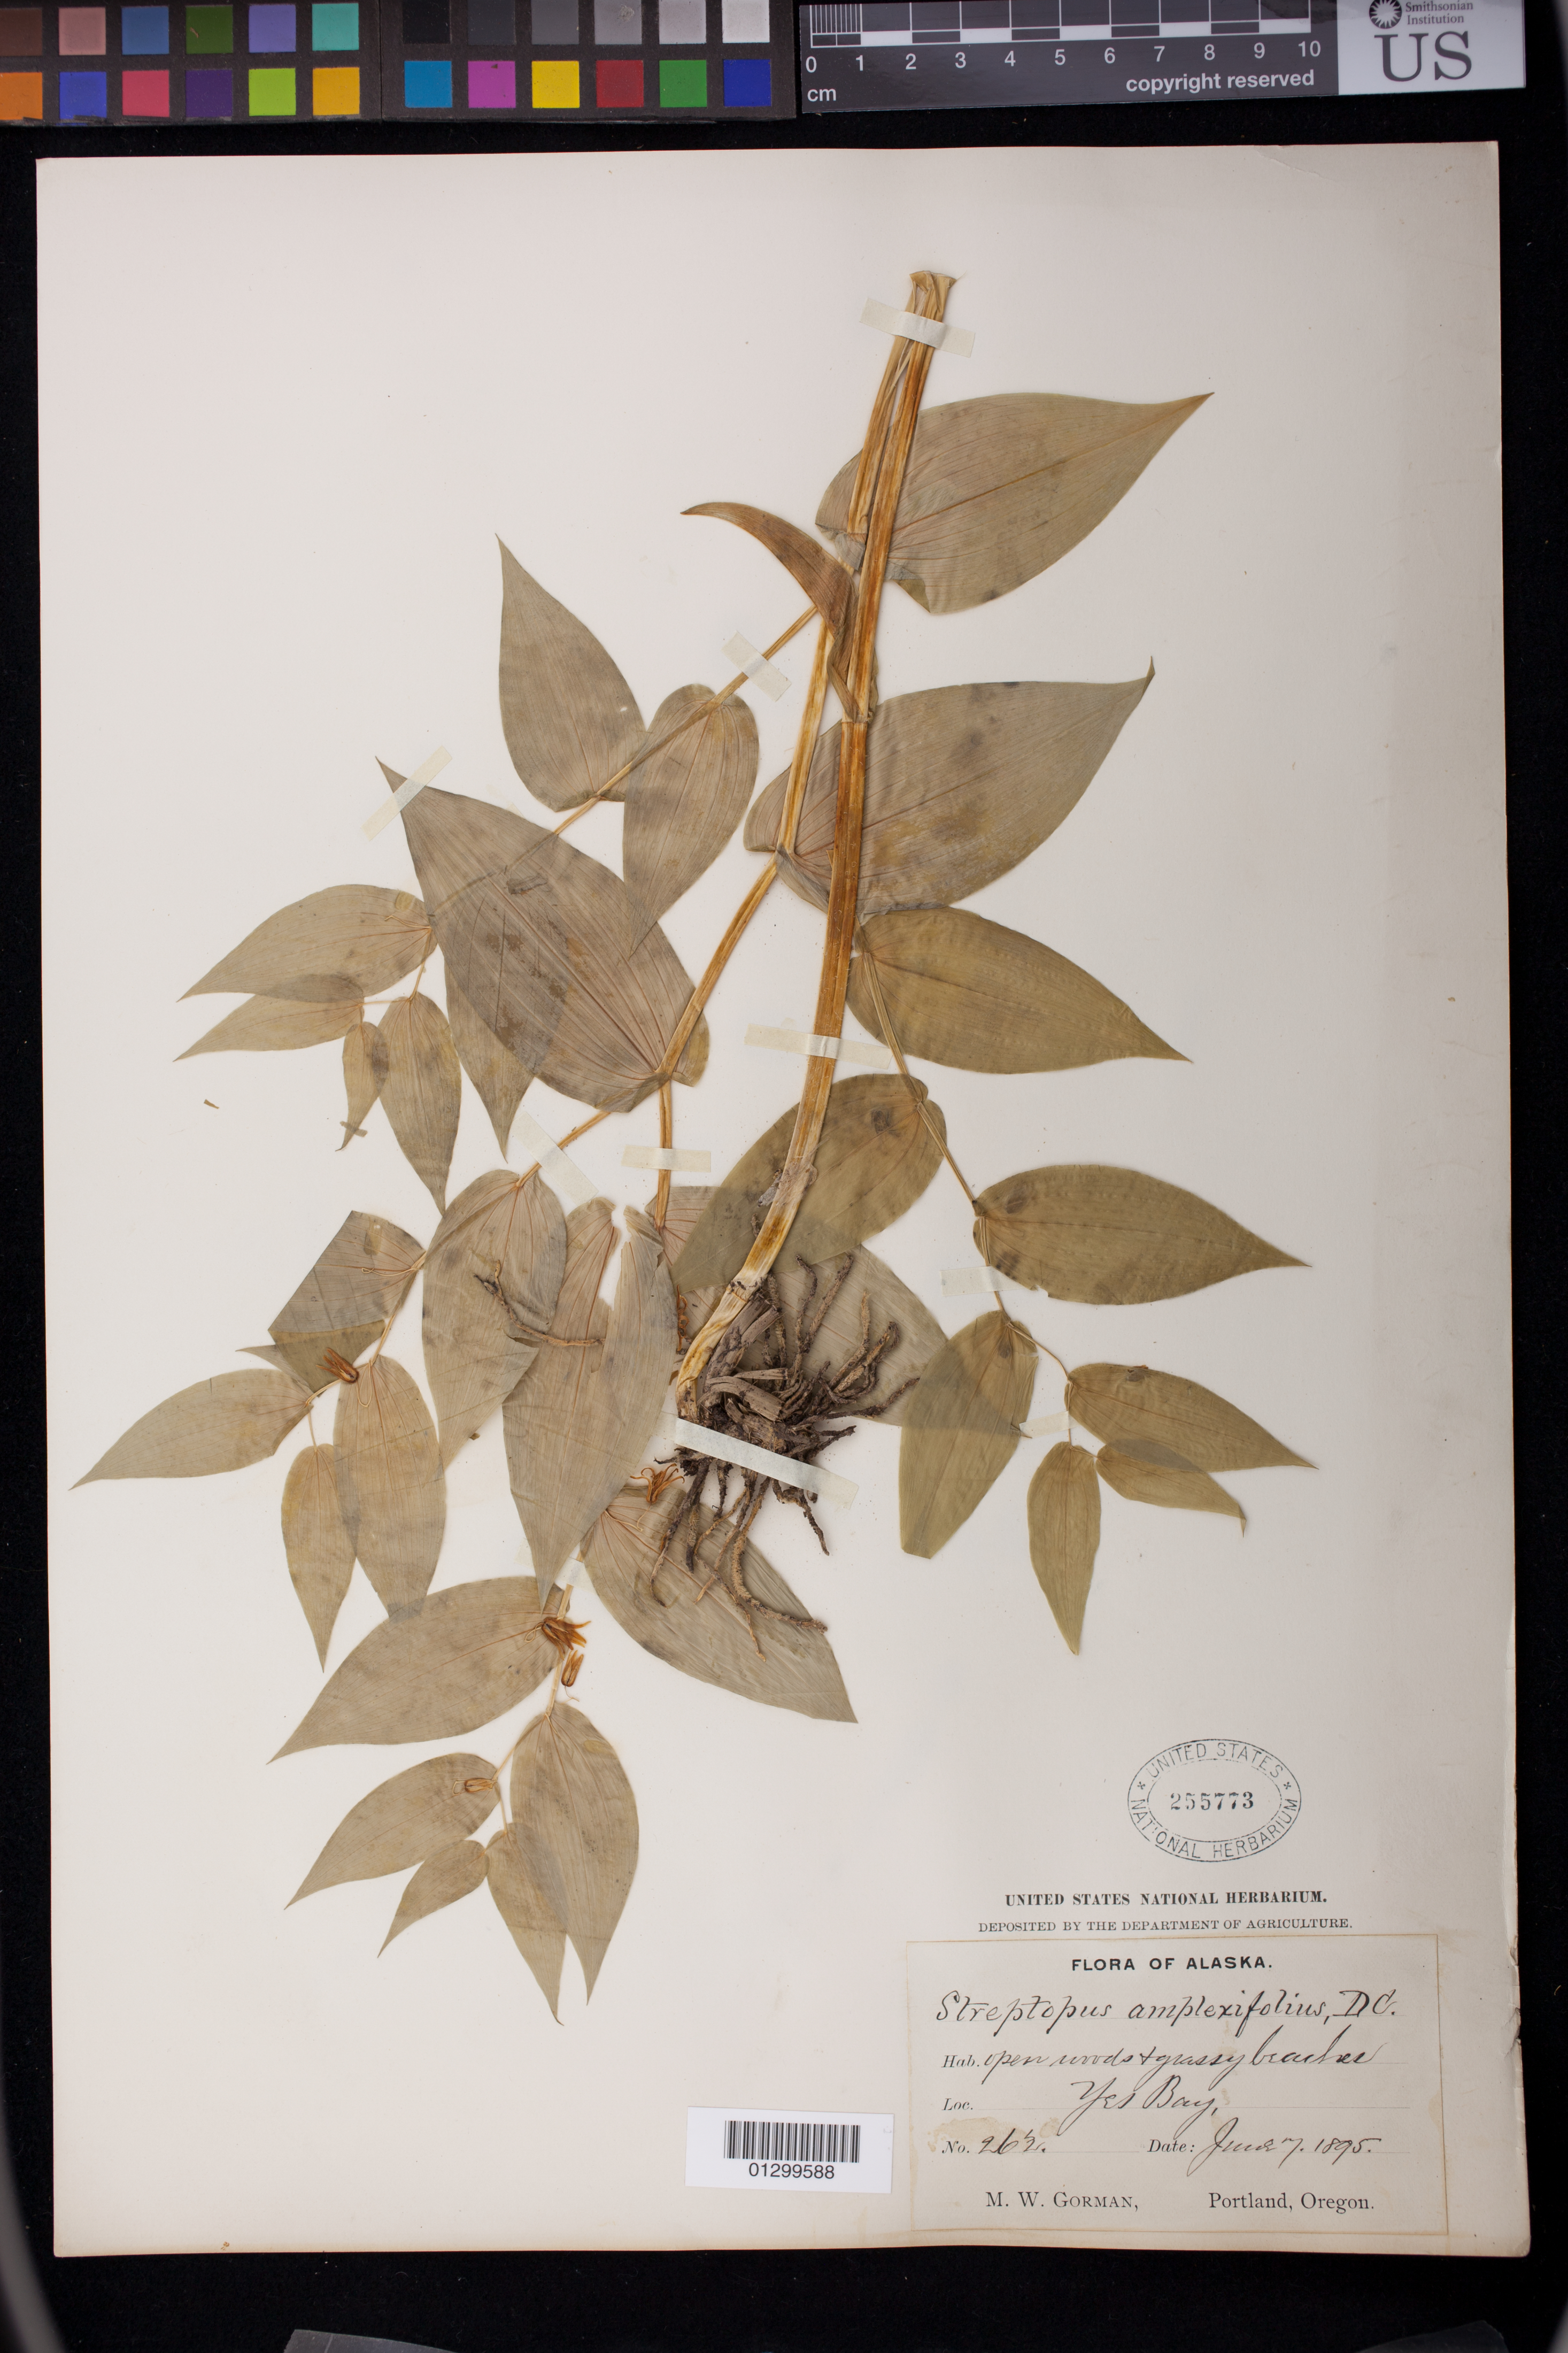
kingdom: Plantae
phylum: Tracheophyta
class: Liliopsida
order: Liliales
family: Liliaceae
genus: Streptopus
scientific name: Streptopus amplexifolius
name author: DC.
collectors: M. W. Gorman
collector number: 26.5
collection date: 1895-06-07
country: United States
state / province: Alaska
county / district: Ketchikan Gateway Borough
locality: Yes Bay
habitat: Open woods and grassy beaches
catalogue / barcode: US 255773